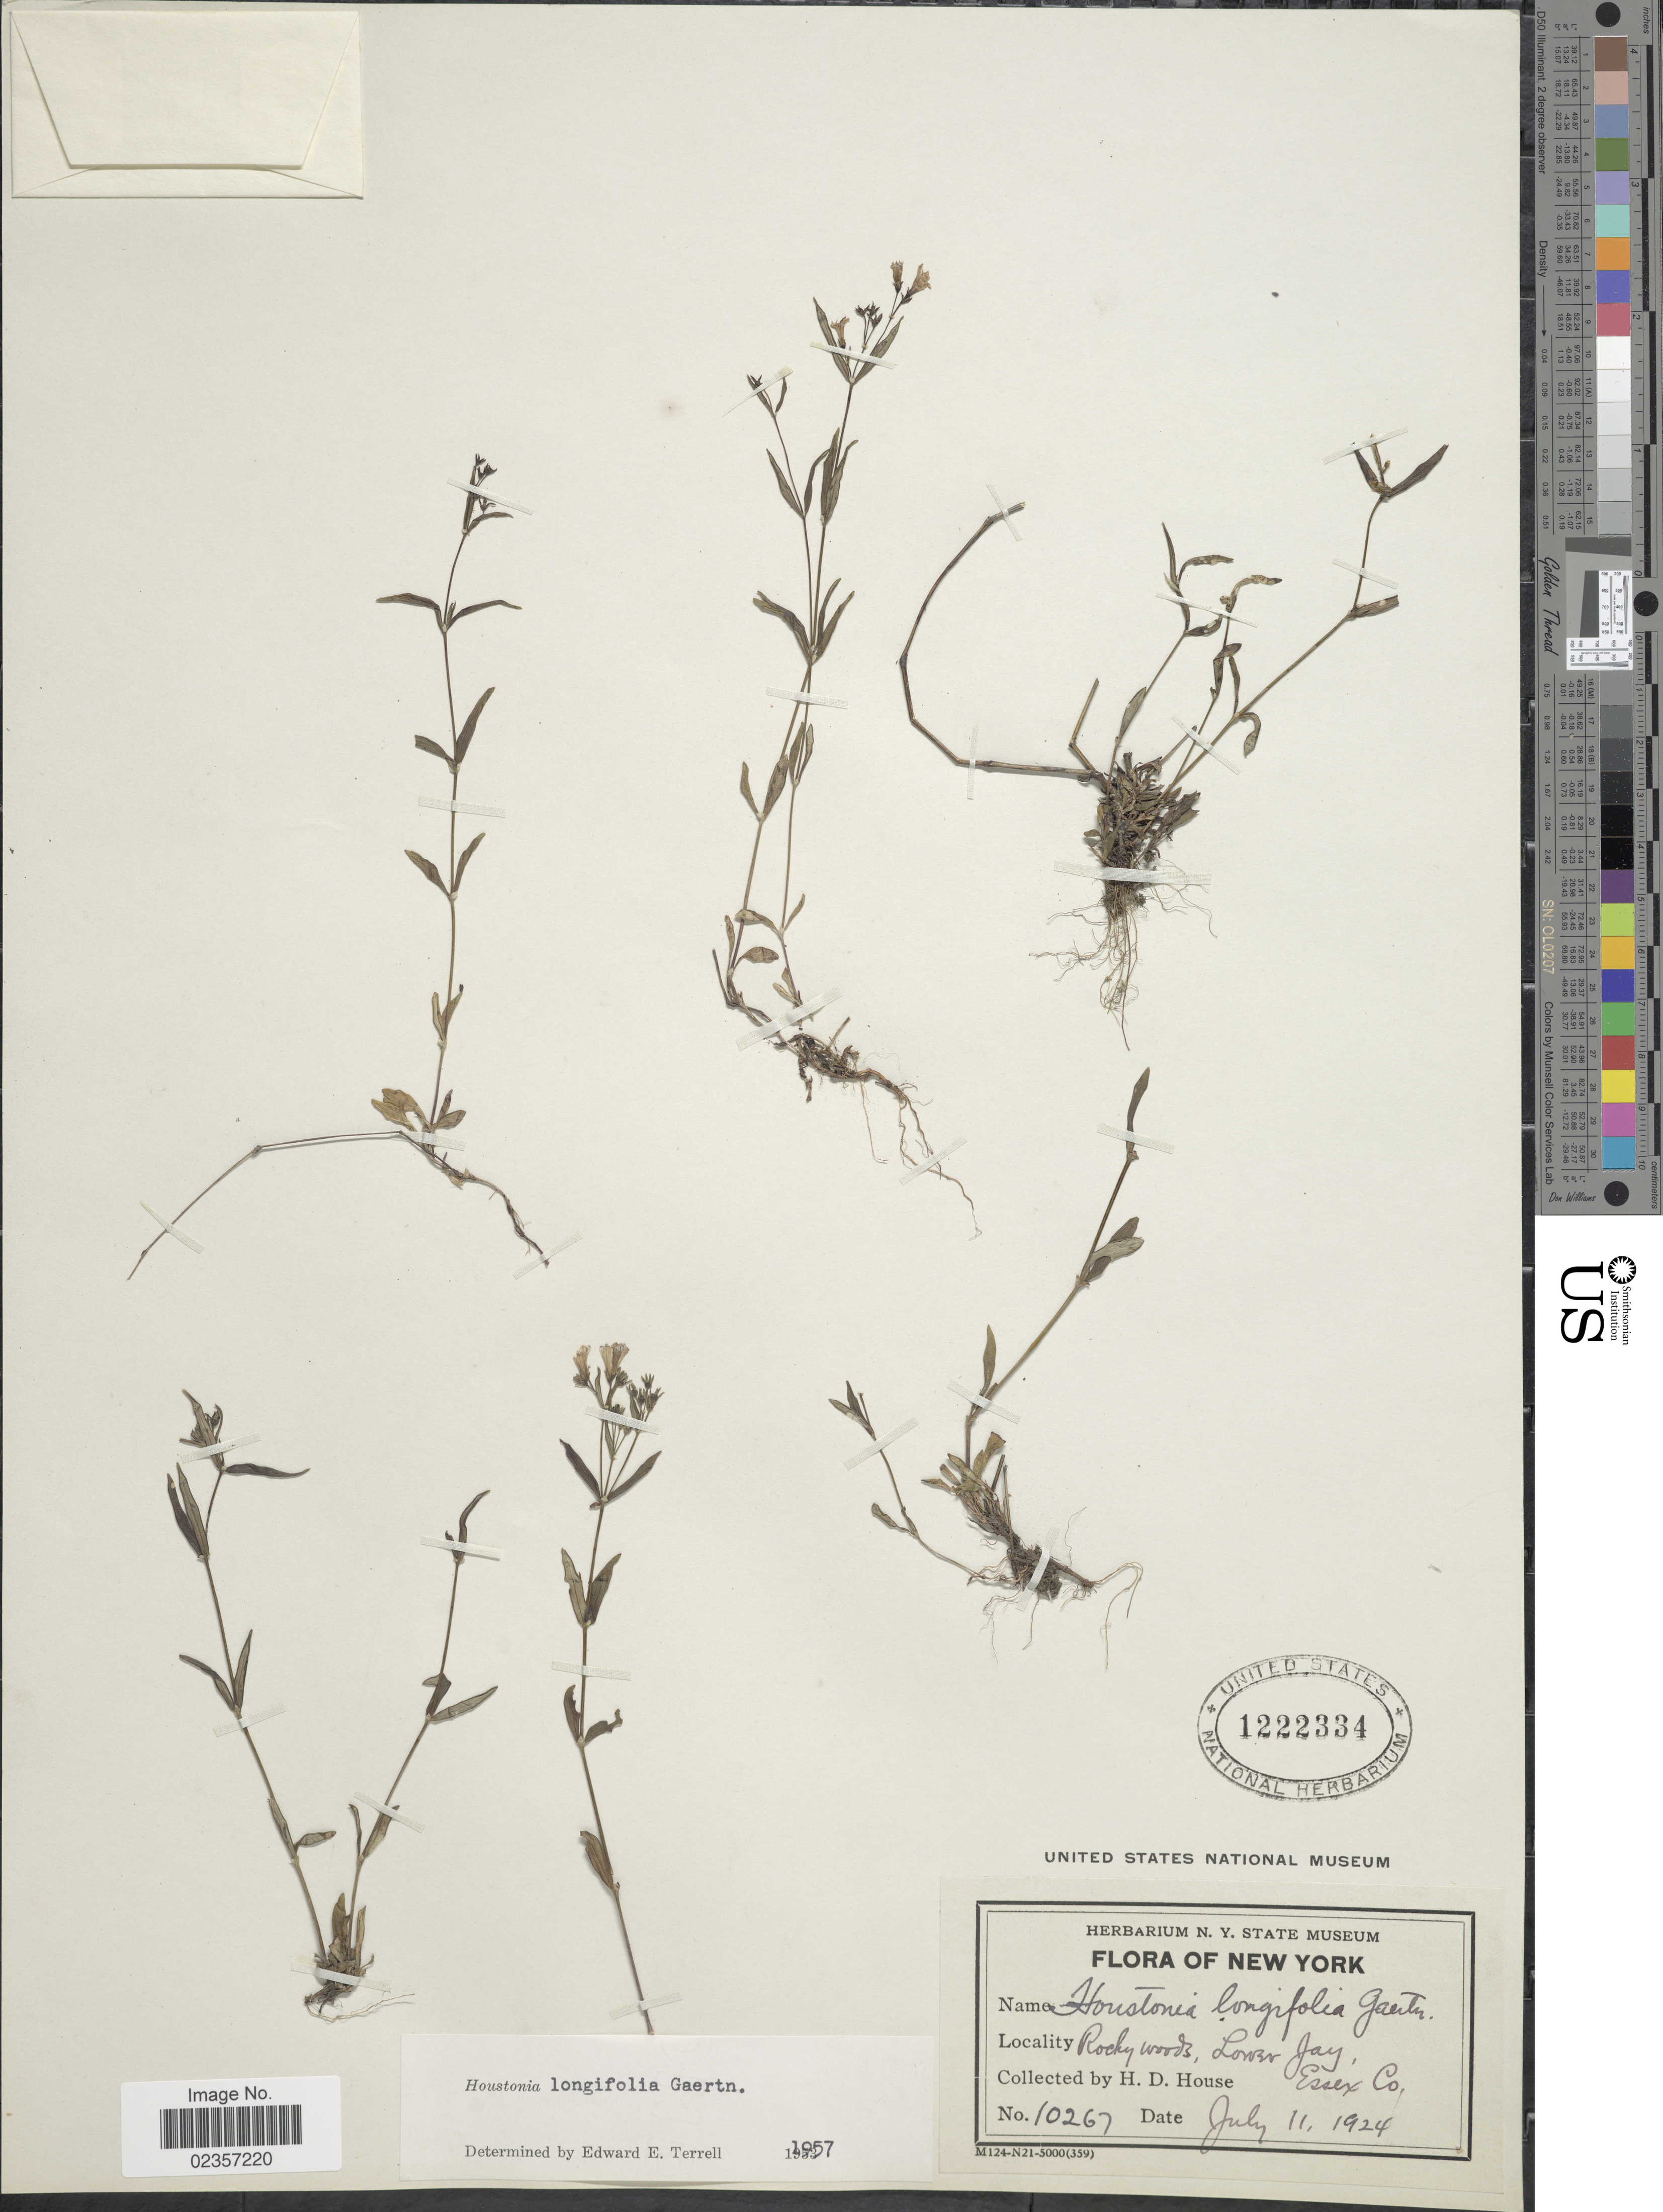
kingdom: Plantae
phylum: Tracheophyta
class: Magnoliopsida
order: Gentianales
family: Rubiaceae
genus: Houstonia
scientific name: Houstonia longifolia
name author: Gaertn.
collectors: H. D. House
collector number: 10267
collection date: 1924-07-11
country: United States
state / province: New York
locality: Rocky woods, Lower Jay, Essex Co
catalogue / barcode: US 1222334